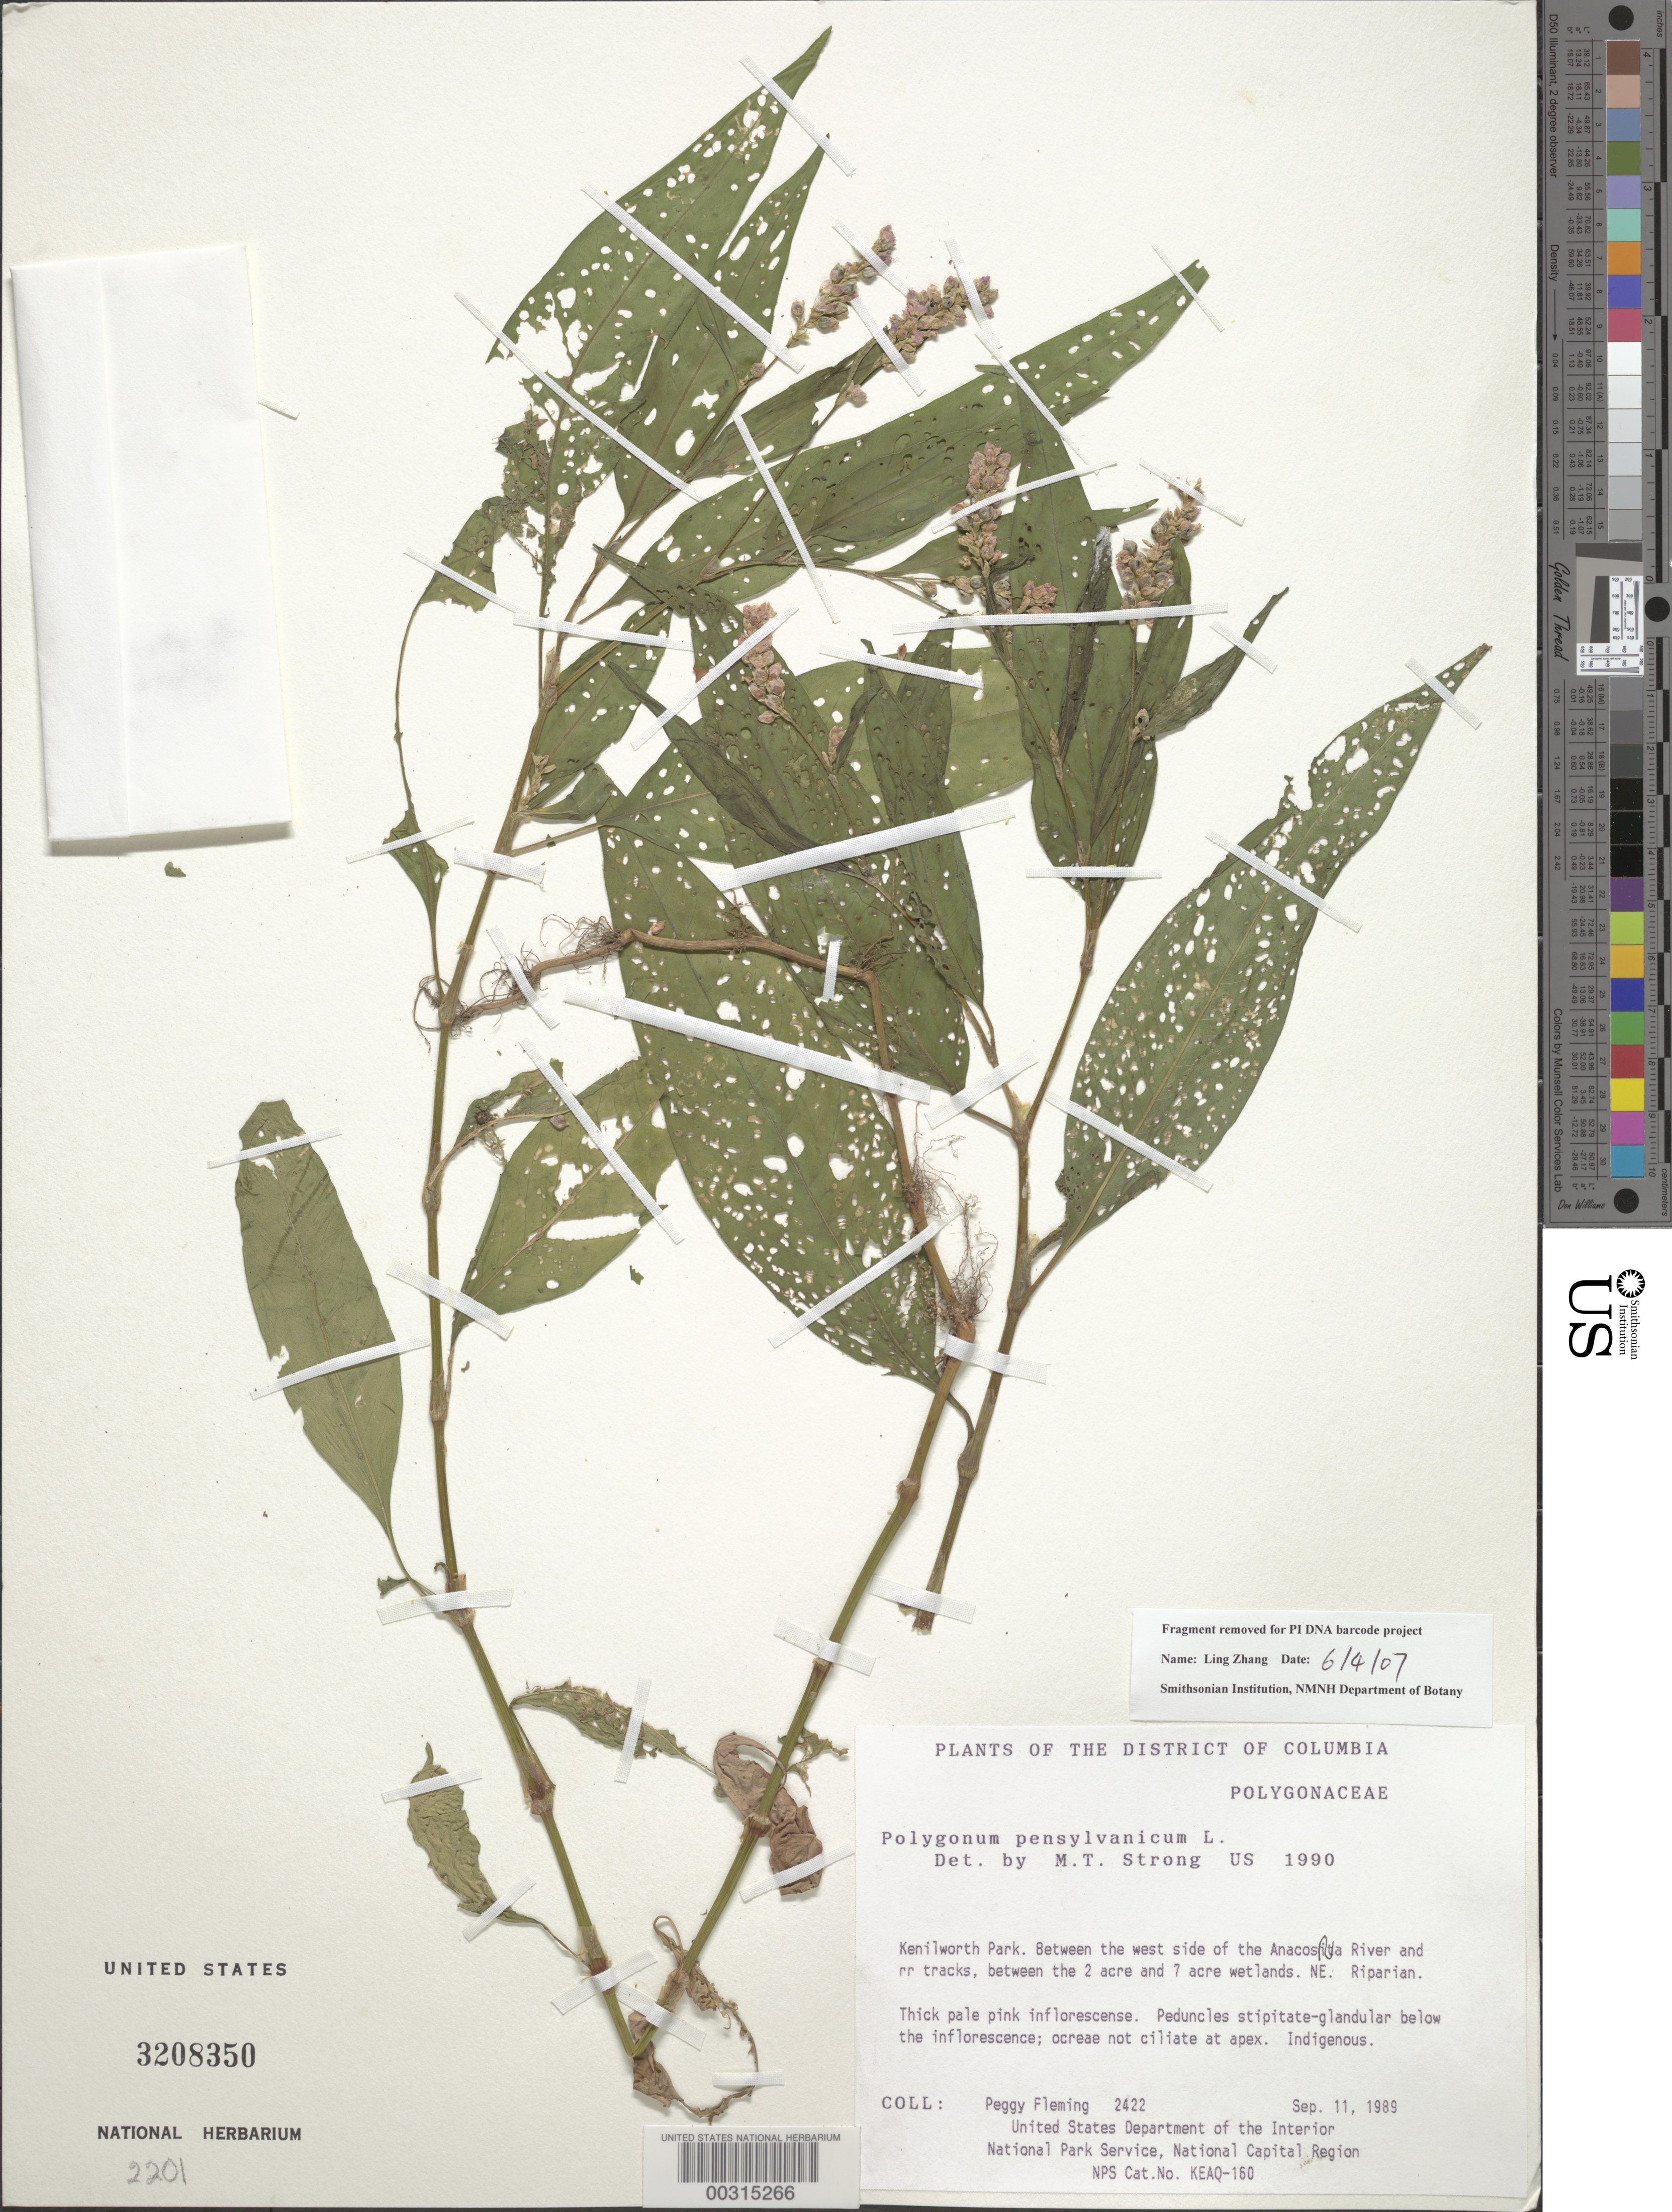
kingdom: Plantae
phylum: Tracheophyta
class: Magnoliopsida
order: Caryophyllales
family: Polygonaceae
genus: Persicaria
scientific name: Persicaria pensylvanica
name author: (L.) M. Gómez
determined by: Atha, D. E.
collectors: P. Fleming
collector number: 2422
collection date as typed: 11 Sep 1989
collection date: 1989-09-11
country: United States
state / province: District of Columbia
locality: Kenilworth Park, between the W side of Anacostia River and RR Tracks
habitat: Wetlands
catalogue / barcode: US 3208350